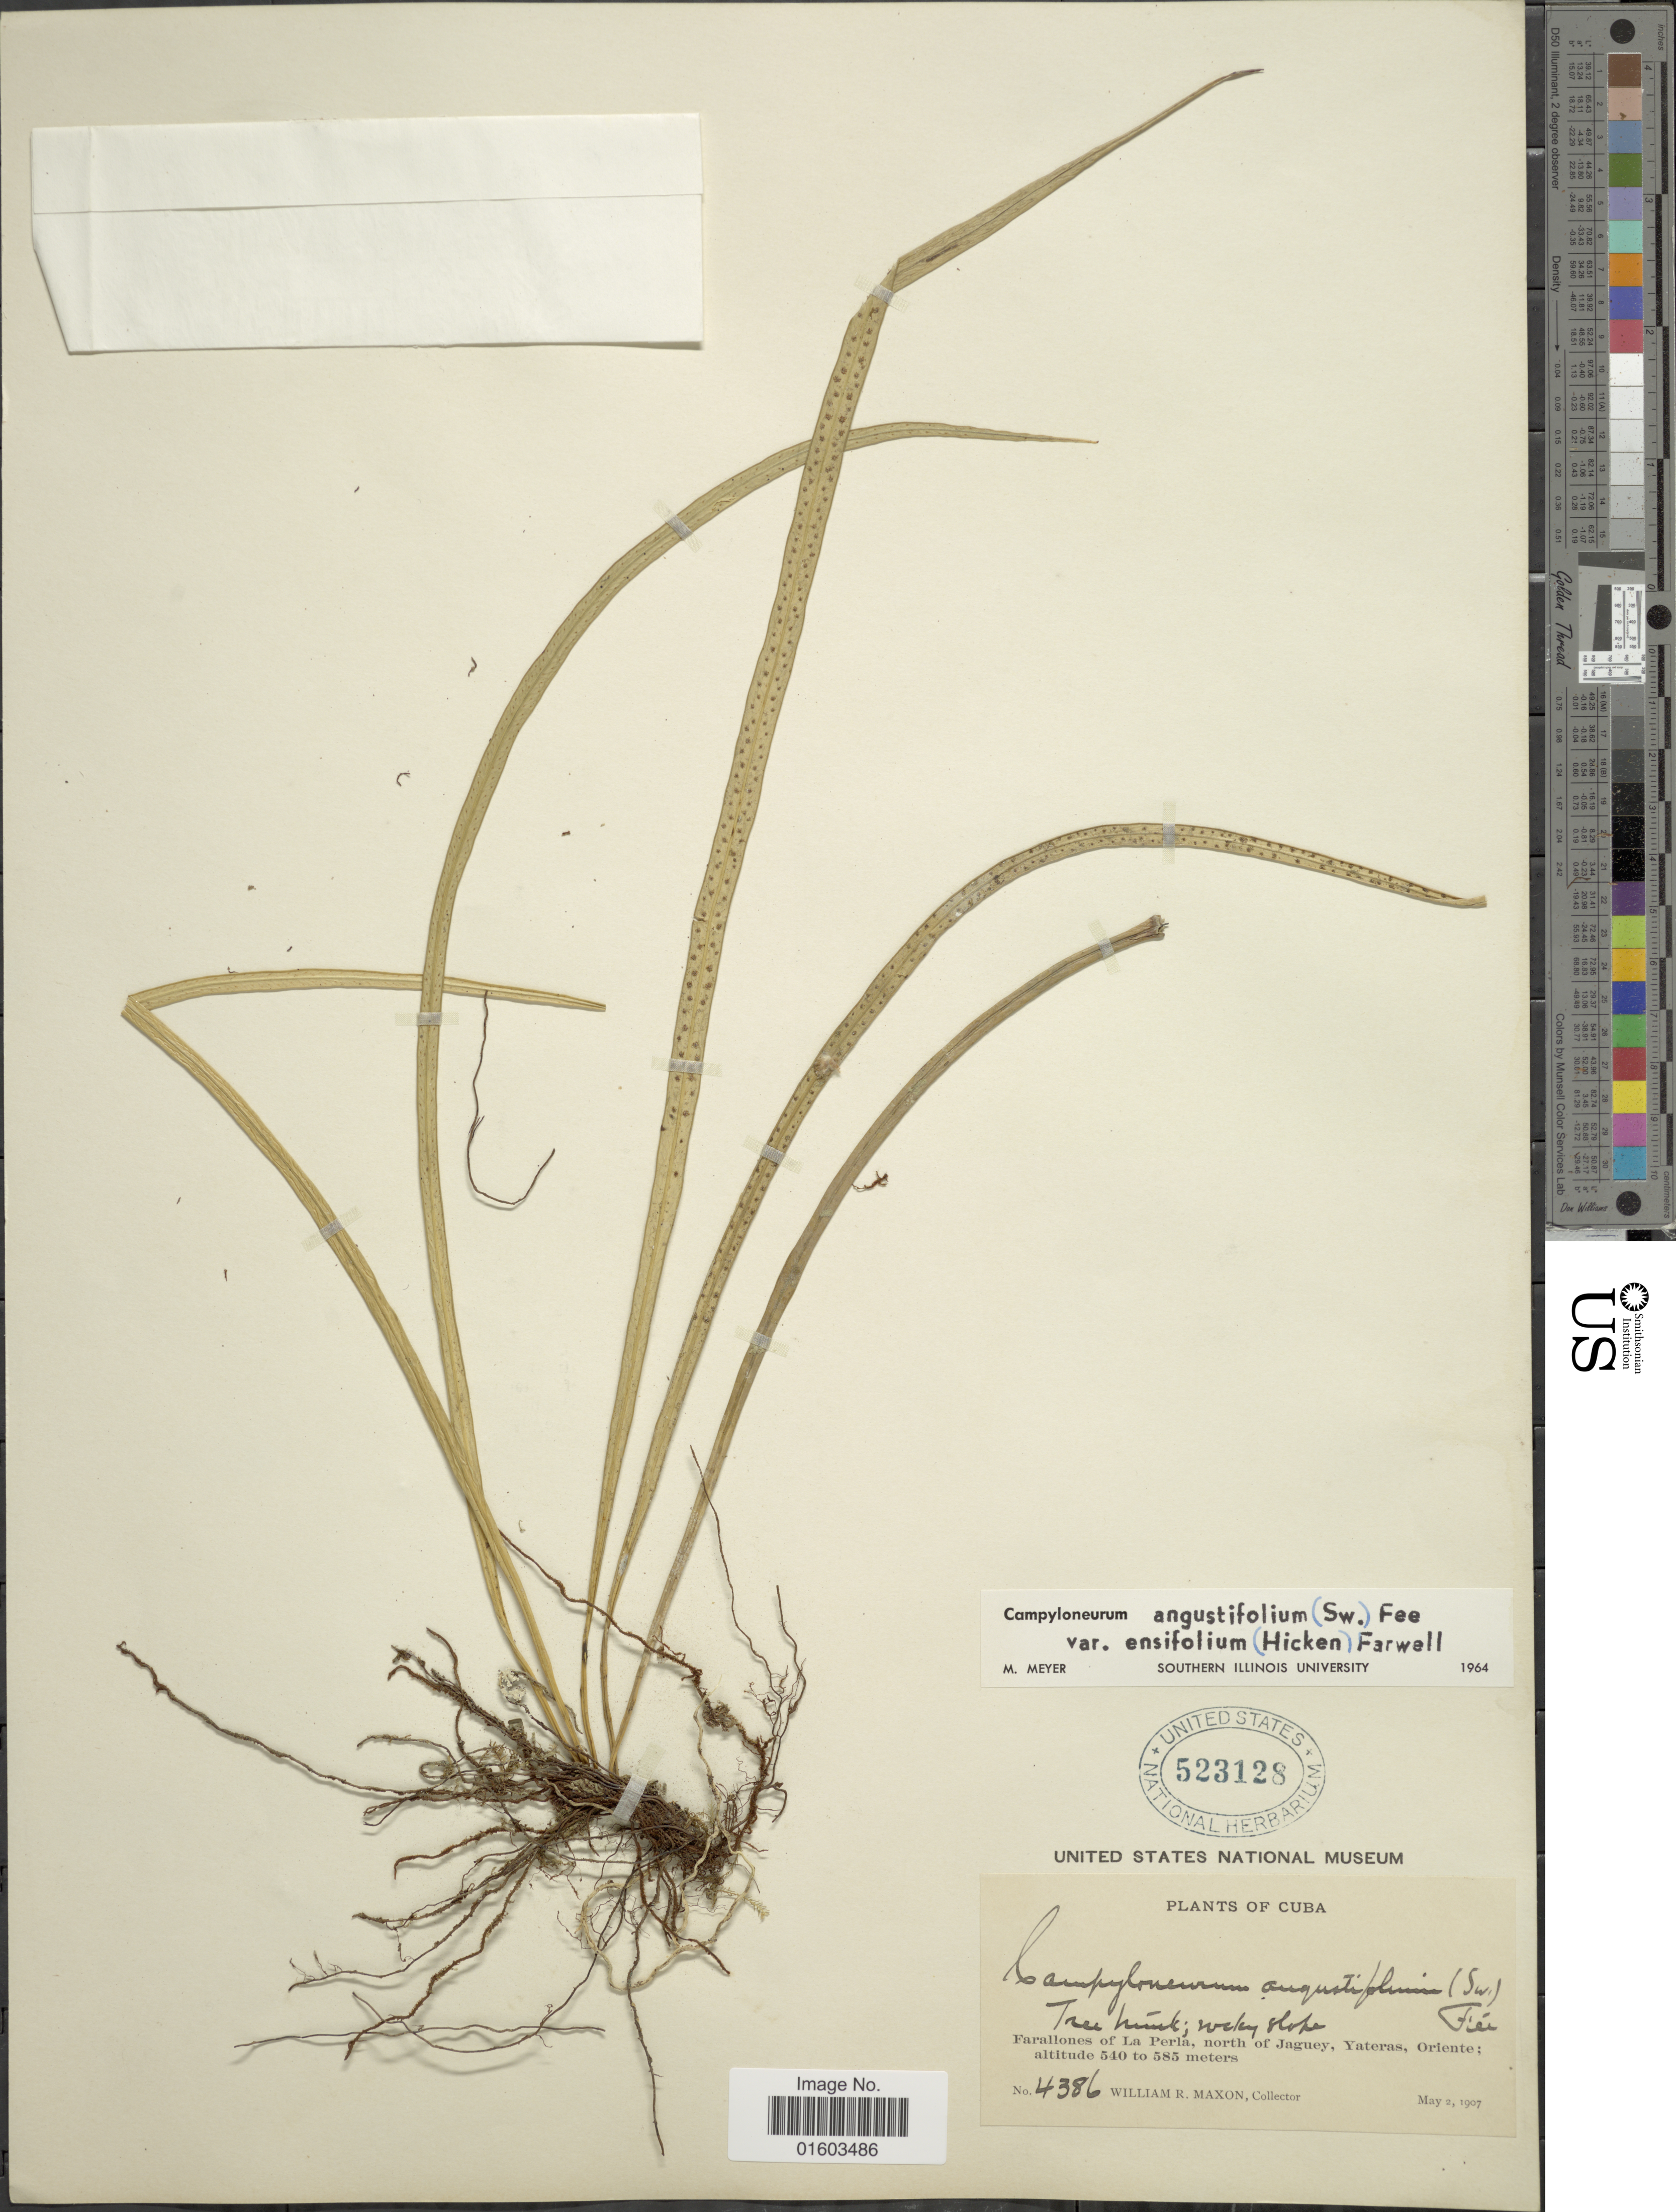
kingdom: Plantae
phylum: Tracheophyta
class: Polypodiopsida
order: Polypodiales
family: Polypodiaceae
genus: Campyloneurum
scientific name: Campyloneurum angustifolium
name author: (Sw.) Fée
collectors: W. R. Maxon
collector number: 4386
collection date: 1907-05-02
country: Cuba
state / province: Oriente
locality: Farallones of La Perla, north of Jaguey, Yateras, Oriente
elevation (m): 540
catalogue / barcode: US 523128